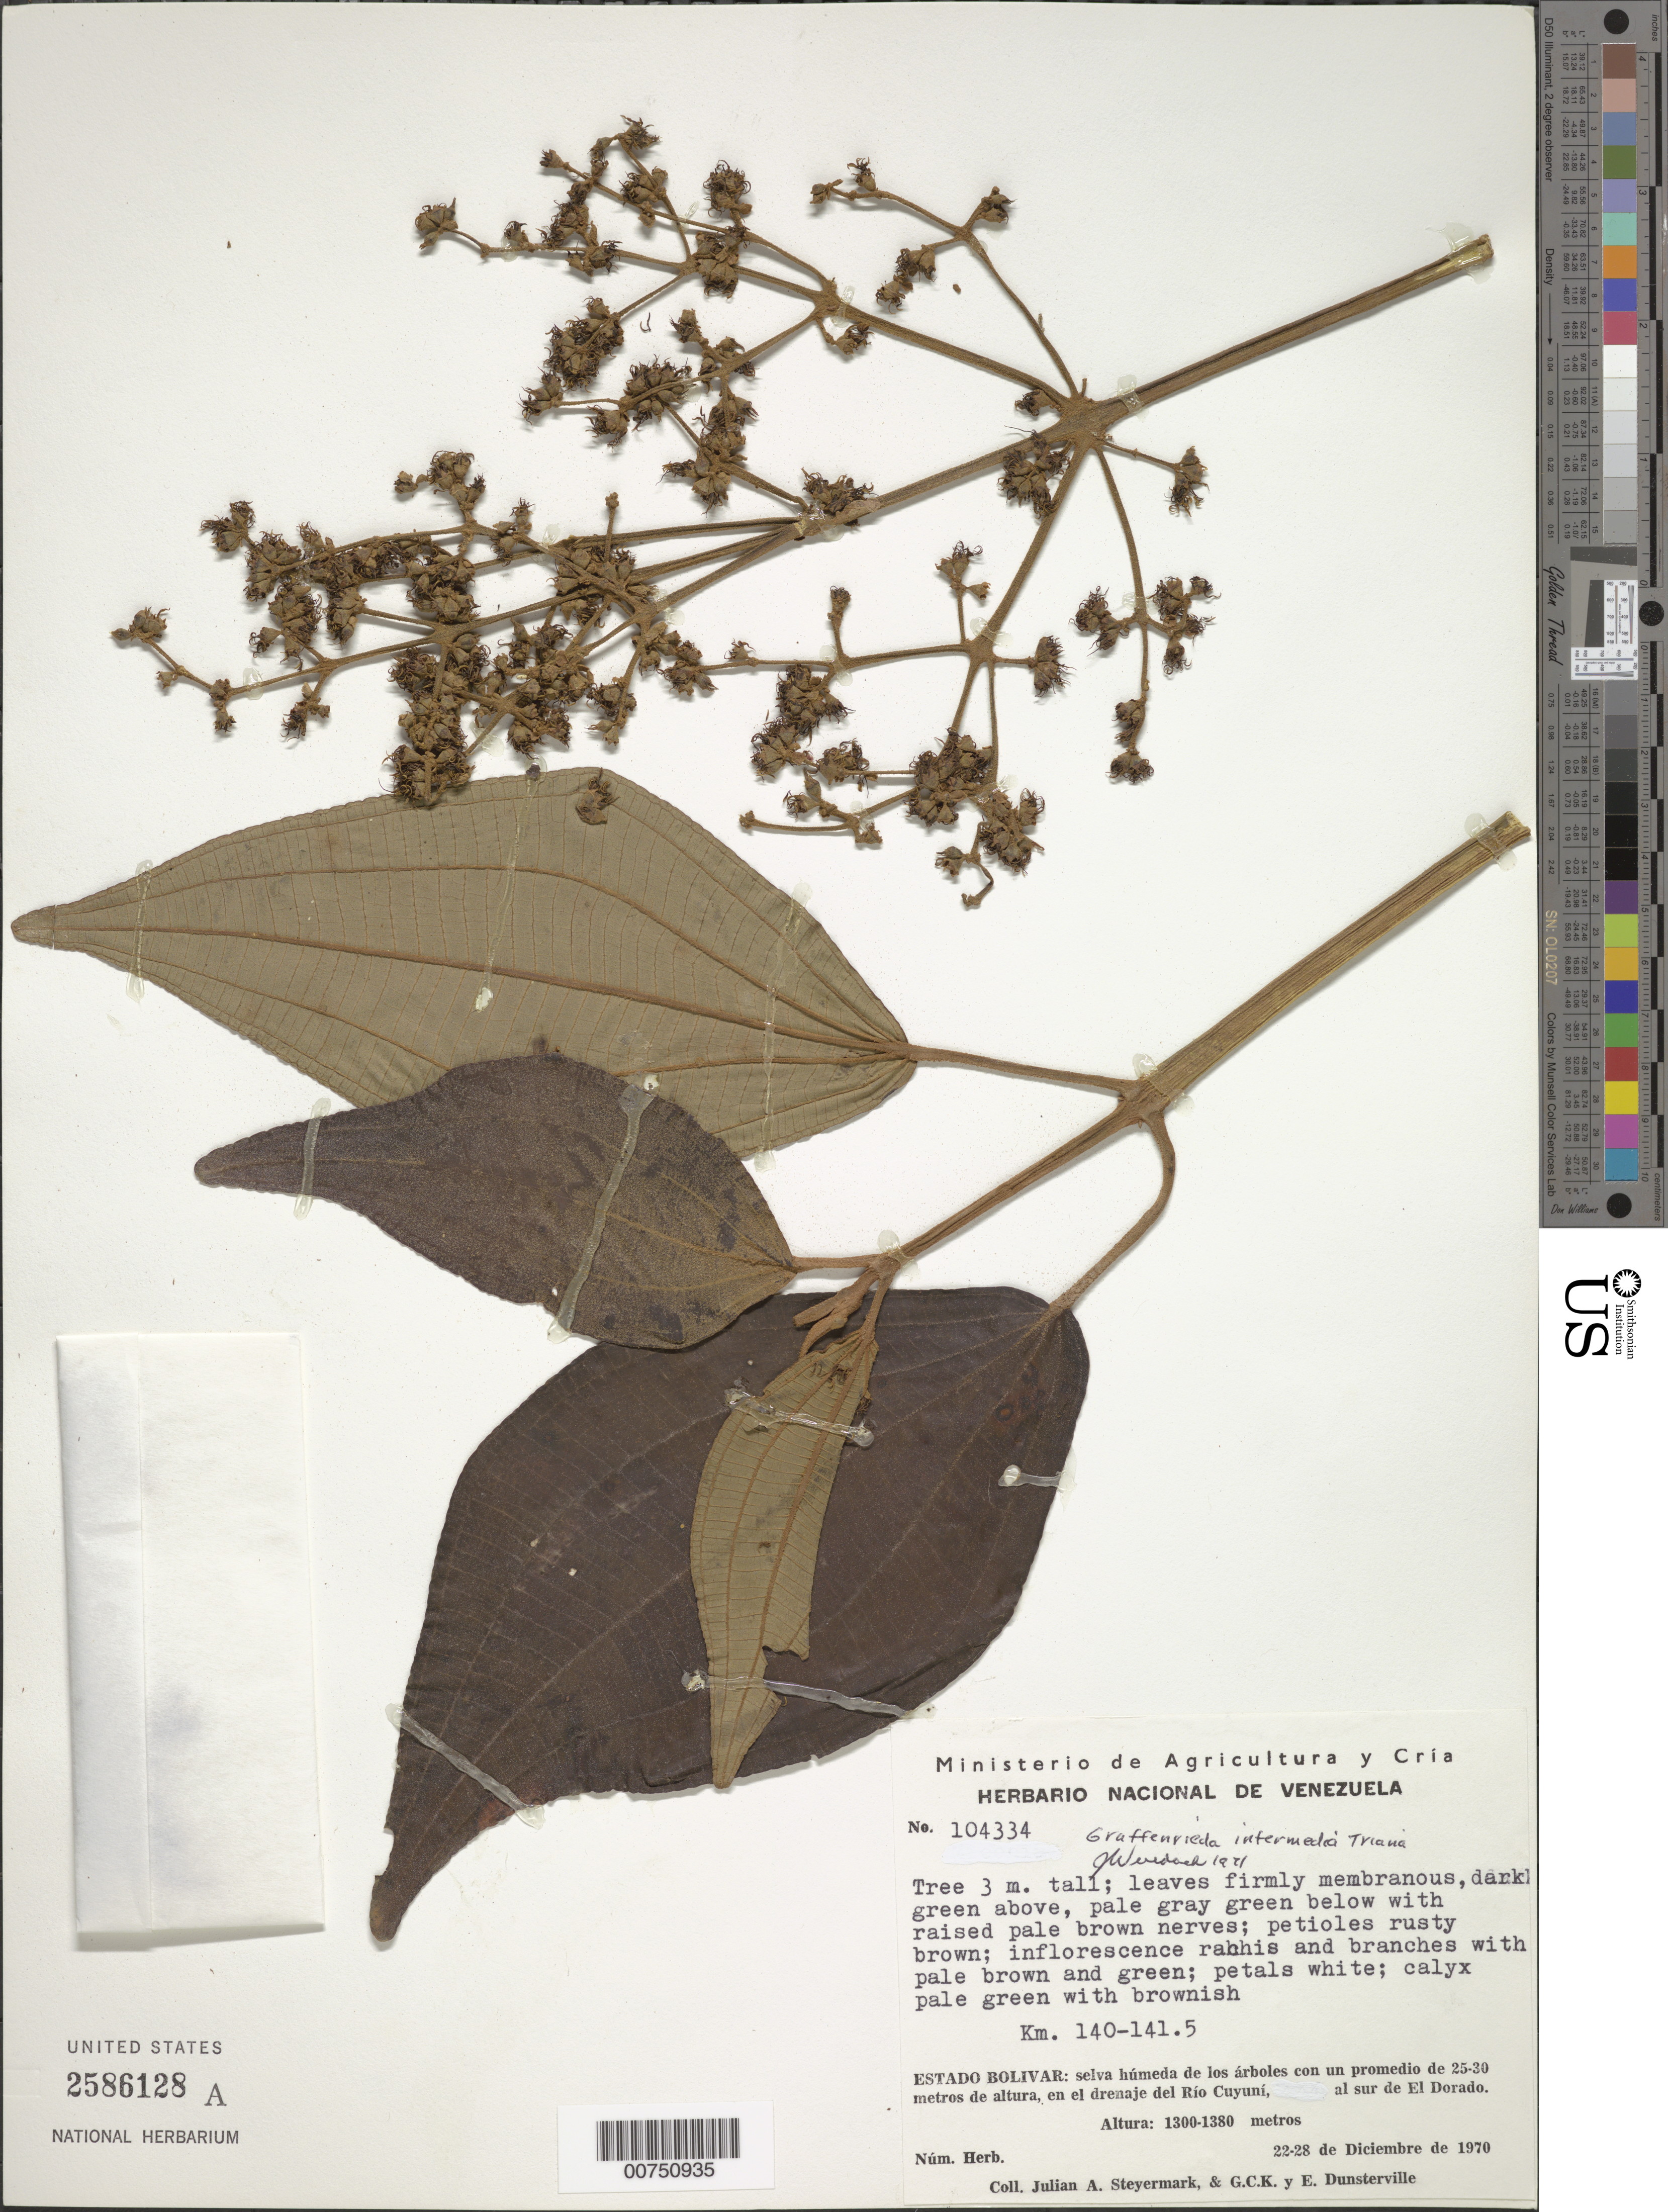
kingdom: Plantae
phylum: Tracheophyta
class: Magnoliopsida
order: Myrtales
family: Melastomataceae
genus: Graffenrieda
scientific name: Graffenrieda intermedia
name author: Triana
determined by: Gröger, A.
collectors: J. Steyermark, G. C. K. Dunsterville & E. Dunsterville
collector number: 104334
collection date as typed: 22-Dec-70 to 28-Dec-70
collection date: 1970-12-22/1970-12-28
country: Venezuela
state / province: Bolívar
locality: Río Cuyuni, S of El Dorado, km 140-141.5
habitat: Wet forest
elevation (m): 1300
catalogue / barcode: US 2586128A